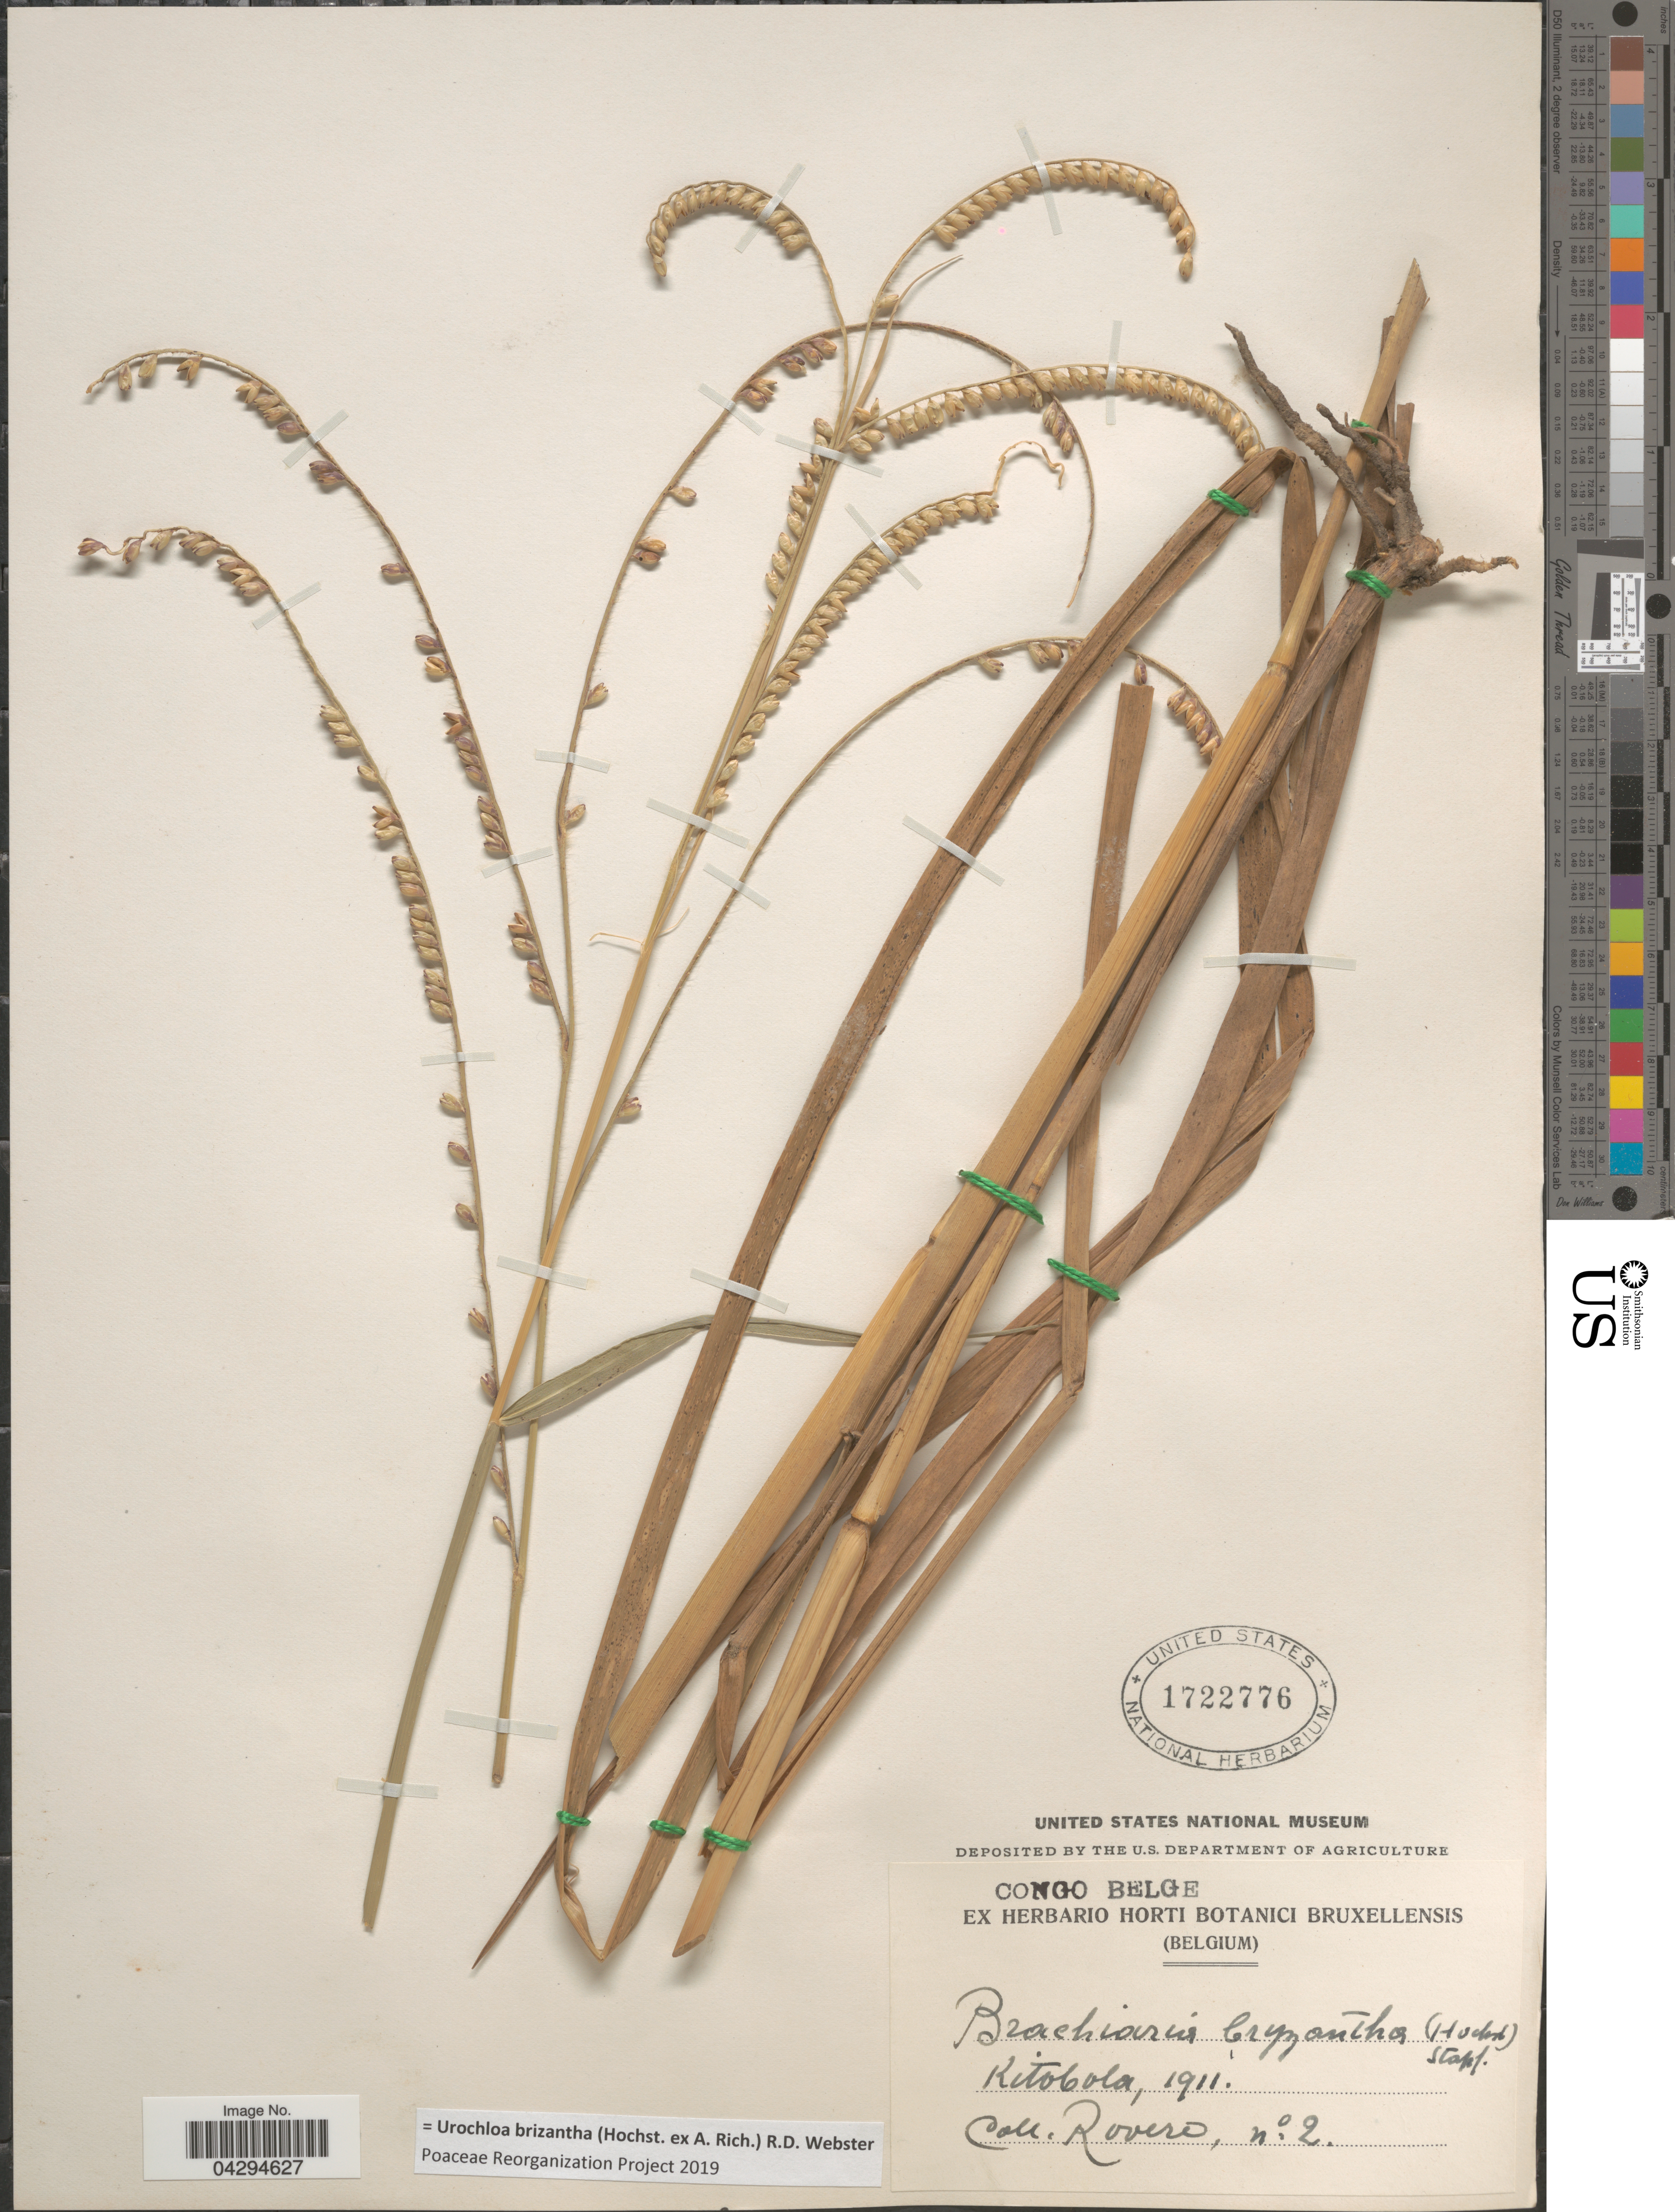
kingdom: Plantae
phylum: Tracheophyta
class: Liliopsida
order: Poales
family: Poaceae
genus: Urochloa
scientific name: Urochloa brizantha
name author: (Hochst. ex A. Rich.) R.D. Webster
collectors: Rovero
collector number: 2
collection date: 1911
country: Congo, Democratic Republic of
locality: Congo Belge. Kitobola.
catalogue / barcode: US 1722776